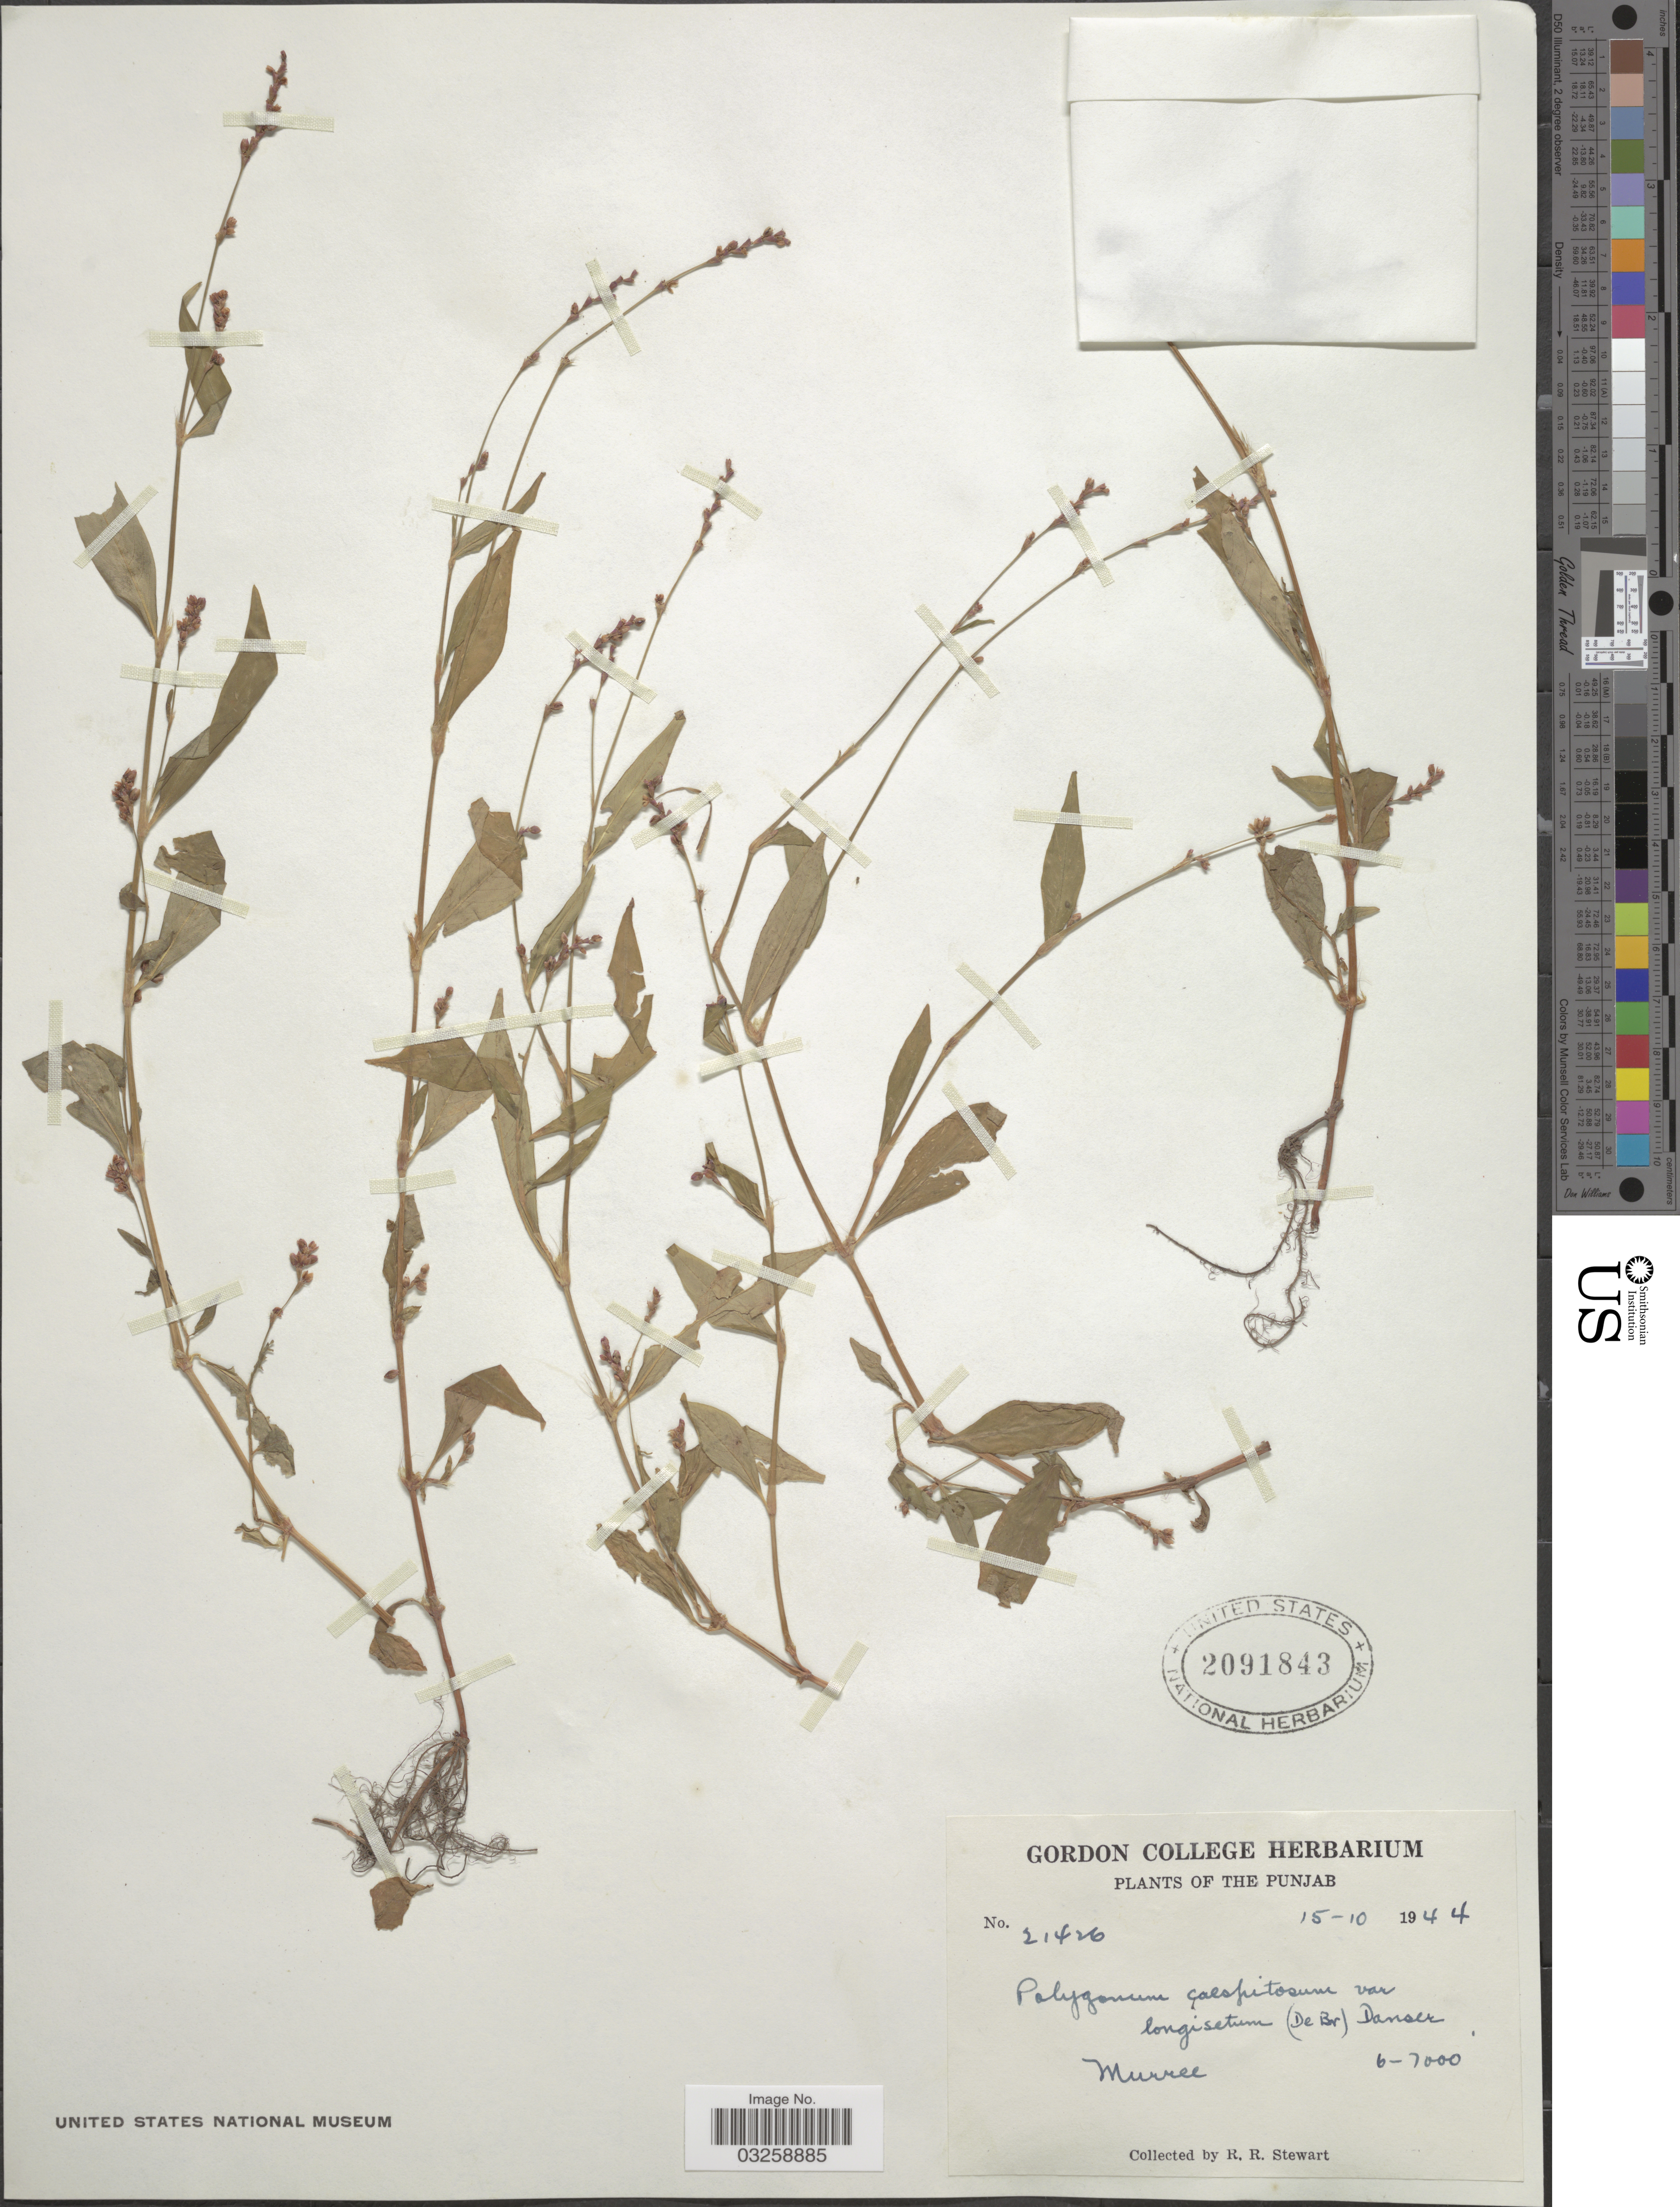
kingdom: Plantae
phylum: Tracheophyta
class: Magnoliopsida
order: Caryophyllales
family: Polygonaceae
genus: Polygonum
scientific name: Polygonum longisetum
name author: Bruijn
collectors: R. Stewart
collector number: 21426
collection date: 1944-10-15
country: Pakistan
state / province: Punjab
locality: Murree.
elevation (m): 1829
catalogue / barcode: US 2091843